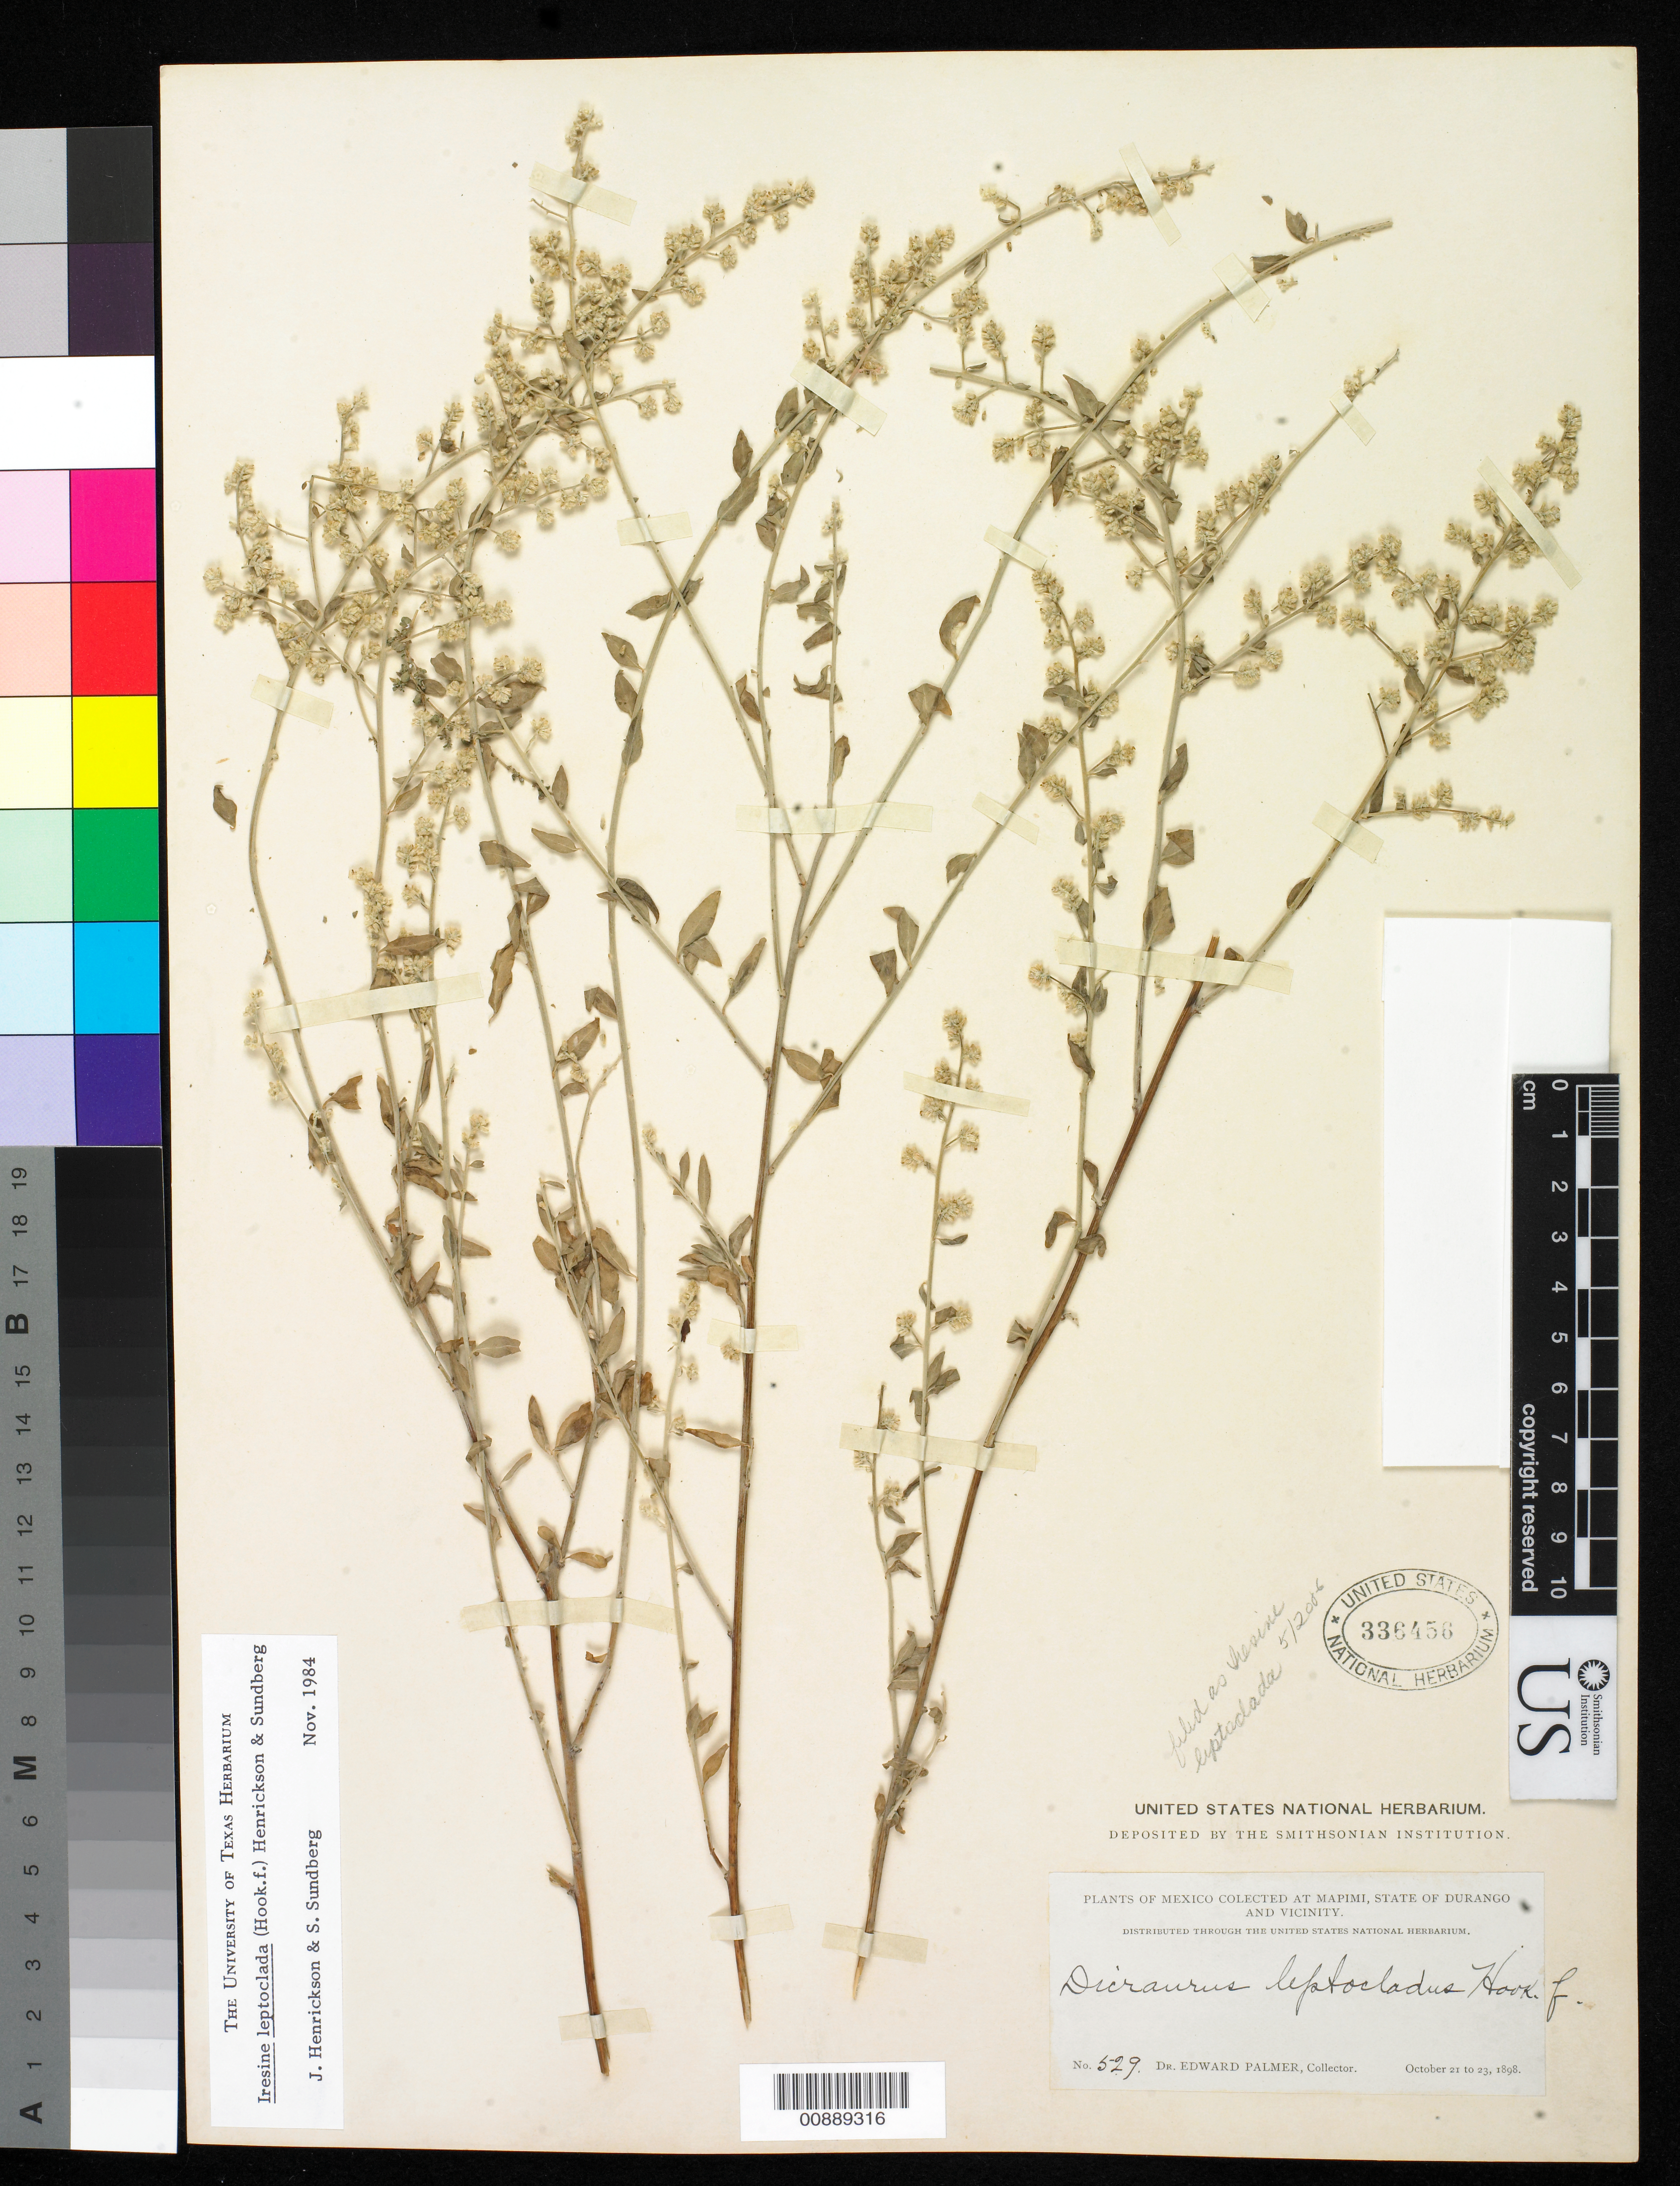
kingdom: Plantae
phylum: Tracheophyta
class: Magnoliopsida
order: Caryophyllales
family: Amaranthaceae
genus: Iresine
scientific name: Iresine leptoclada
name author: (Hook. f.) Henrickson & S.D. Sundb.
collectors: E. Palmer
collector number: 529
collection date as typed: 21 Oct 1898 to 23 Oct 1898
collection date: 1898-10-21/1898-10-23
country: Mexico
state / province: Durango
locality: Mapimi, Durango and vicinity.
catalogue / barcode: US 336456